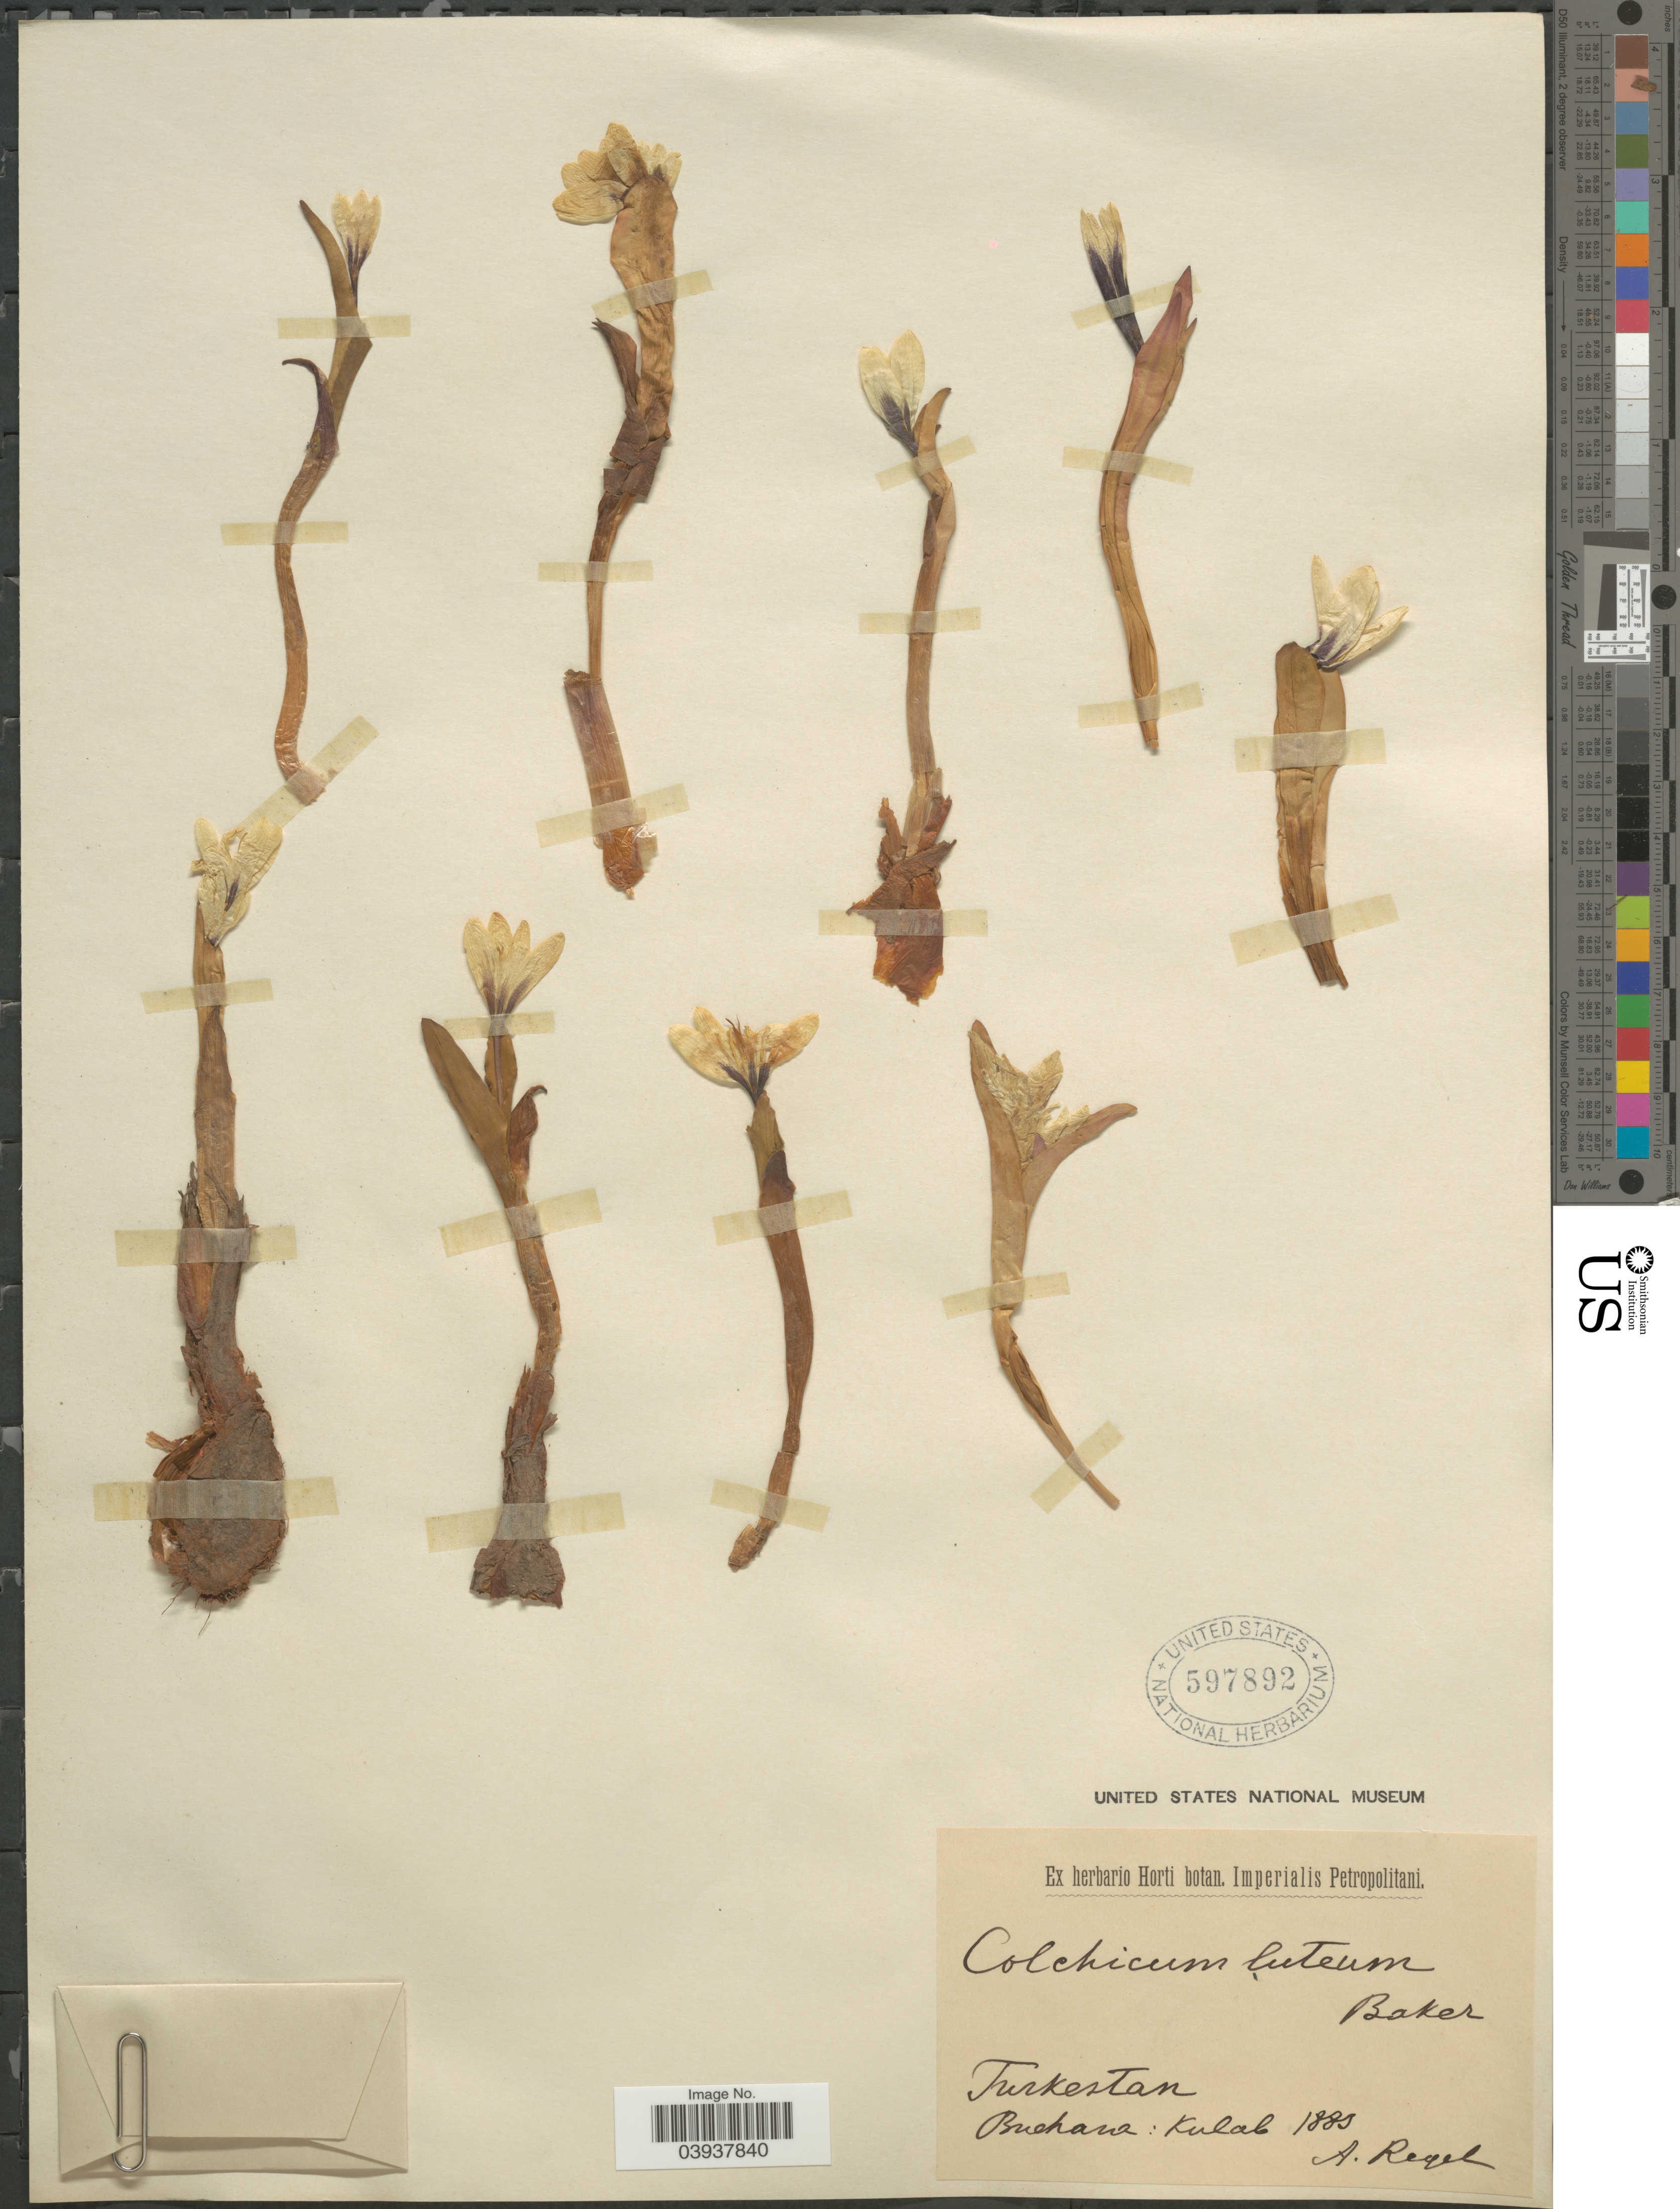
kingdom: Plantae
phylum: Tracheophyta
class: Liliopsida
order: Liliales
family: Colchicaceae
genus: Colchicum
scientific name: Colchicum luteum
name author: Baker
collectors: A. Regel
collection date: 1883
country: Uzbekistan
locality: Turkestan. Buchara: Kulab.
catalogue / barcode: US 597892